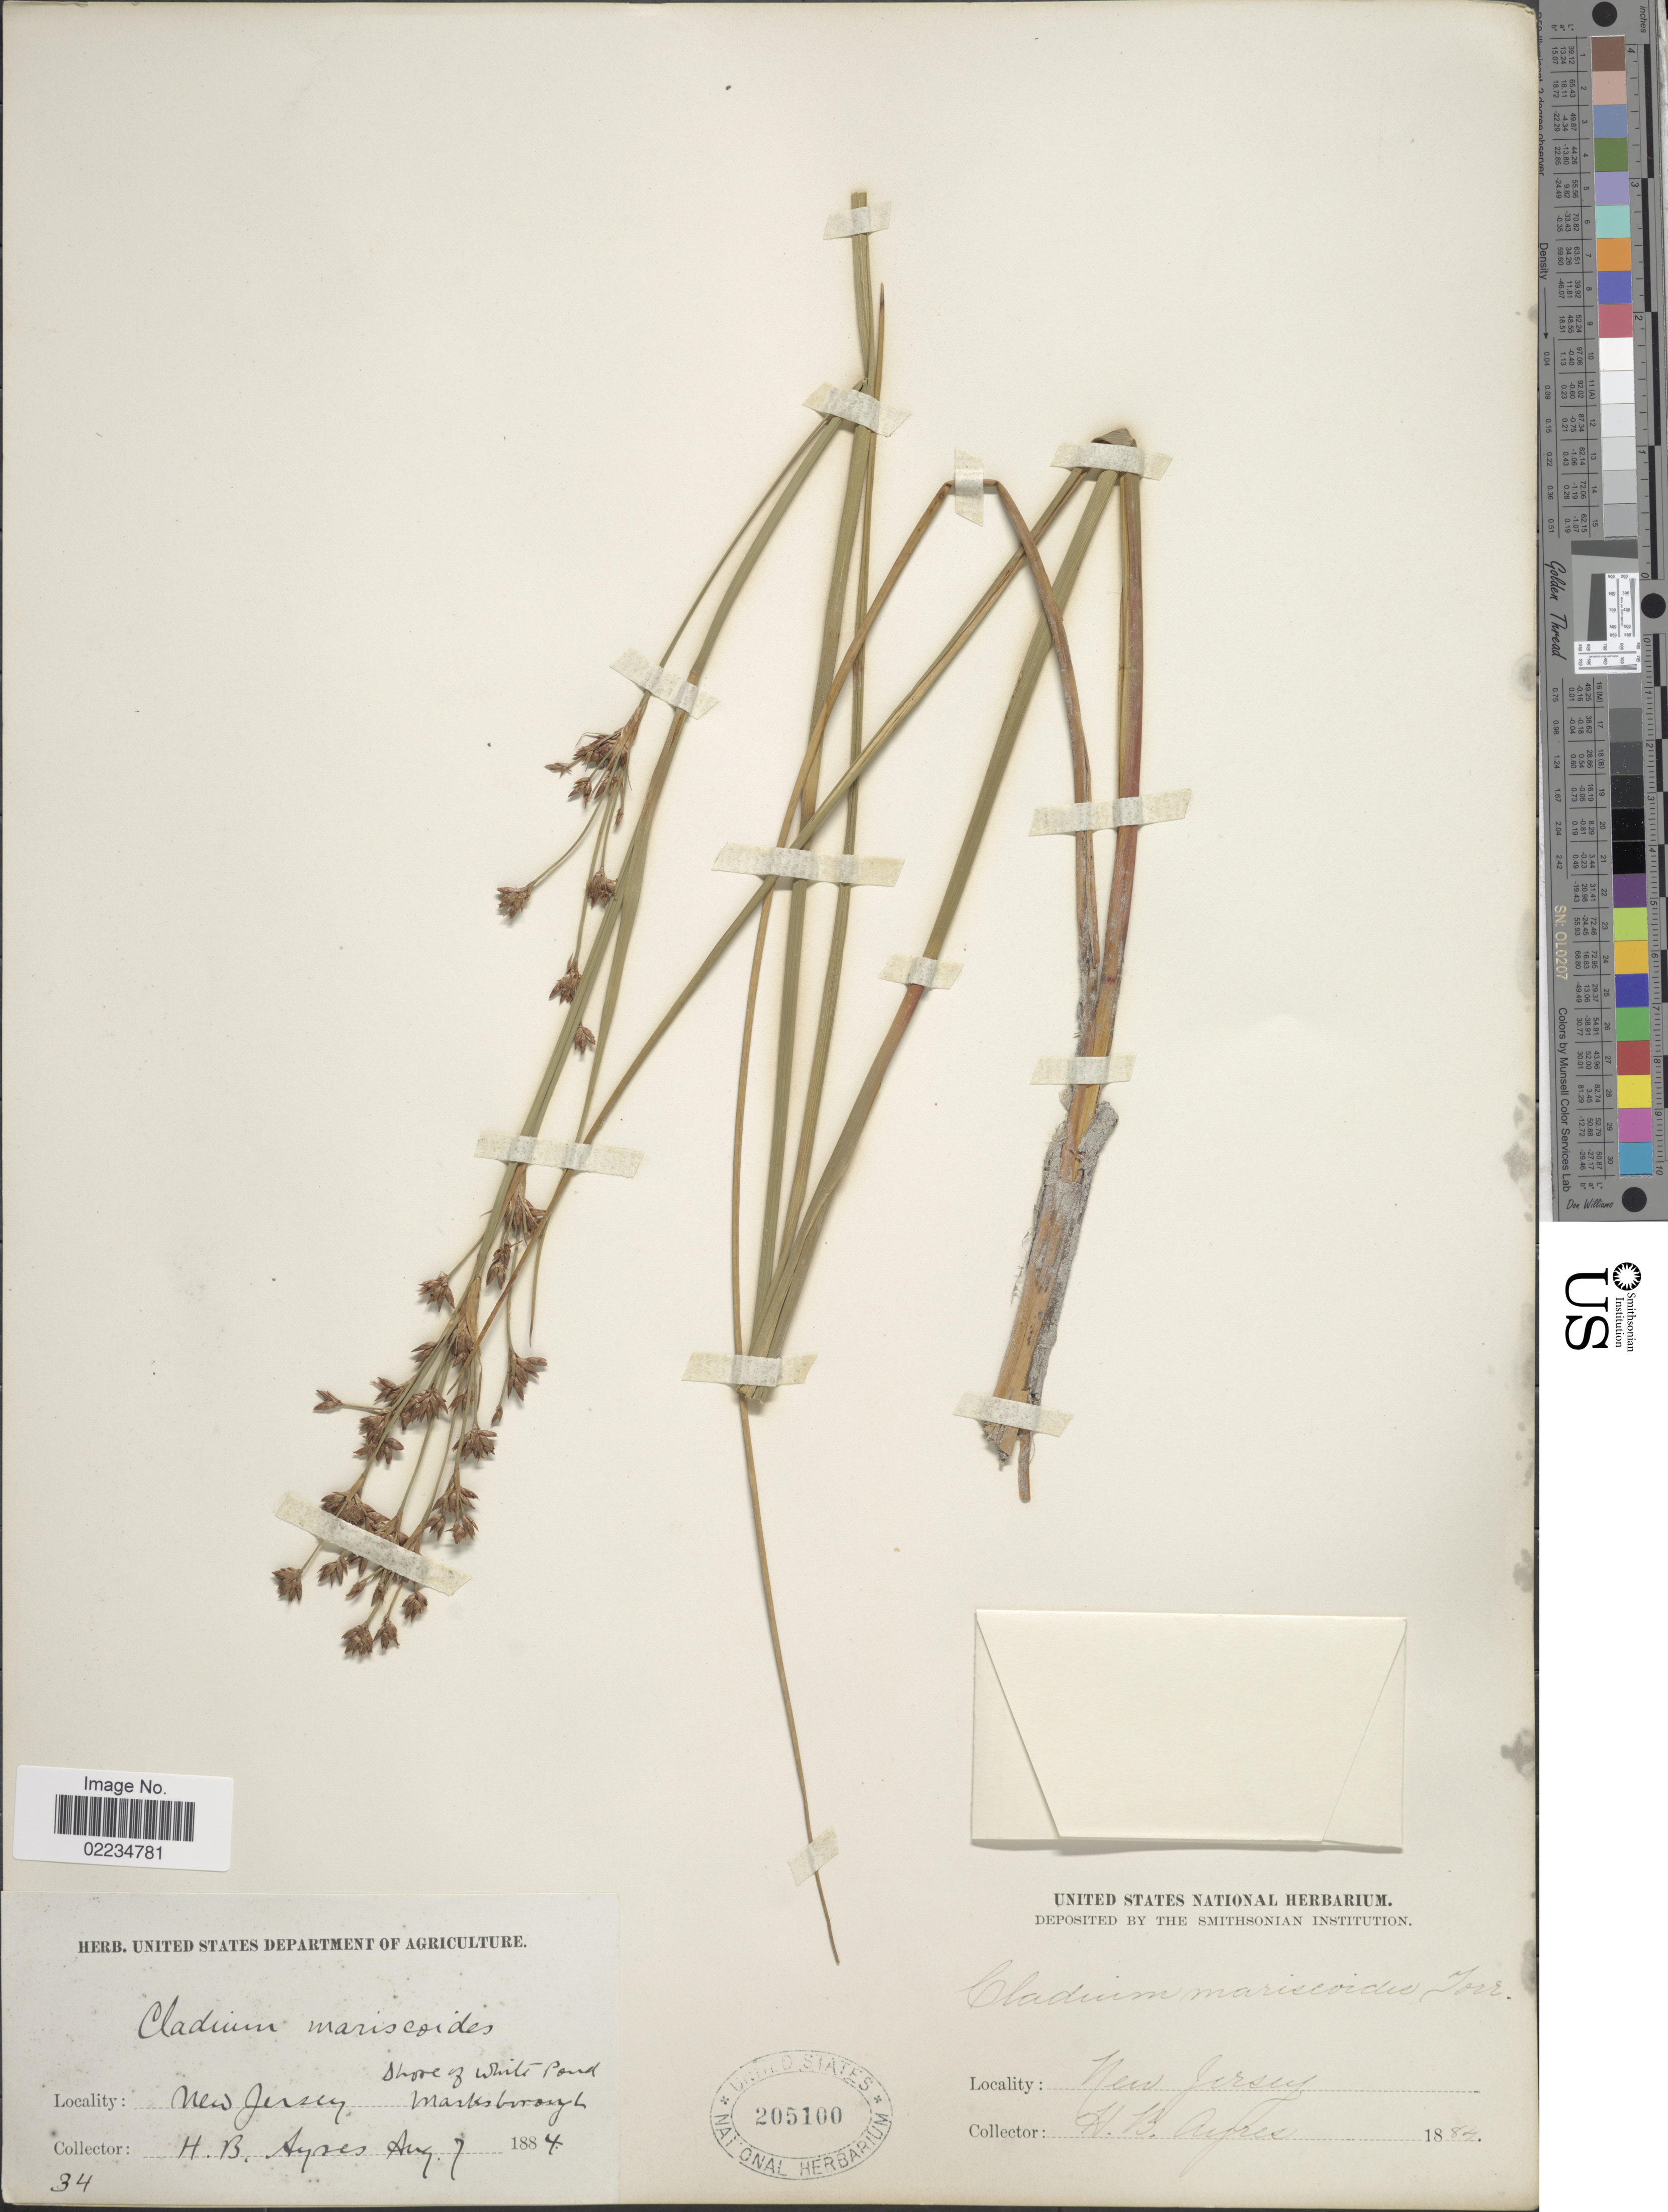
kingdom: Plantae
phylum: Tracheophyta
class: Liliopsida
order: Poales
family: Cyperaceae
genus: Cladium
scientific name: Cladium mariscoides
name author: (Muhl.) Torr.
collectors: H. Ayres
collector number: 34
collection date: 1884-08-07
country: United States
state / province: New Jersey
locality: Shore of White Pond, Marksborough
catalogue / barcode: US 205100